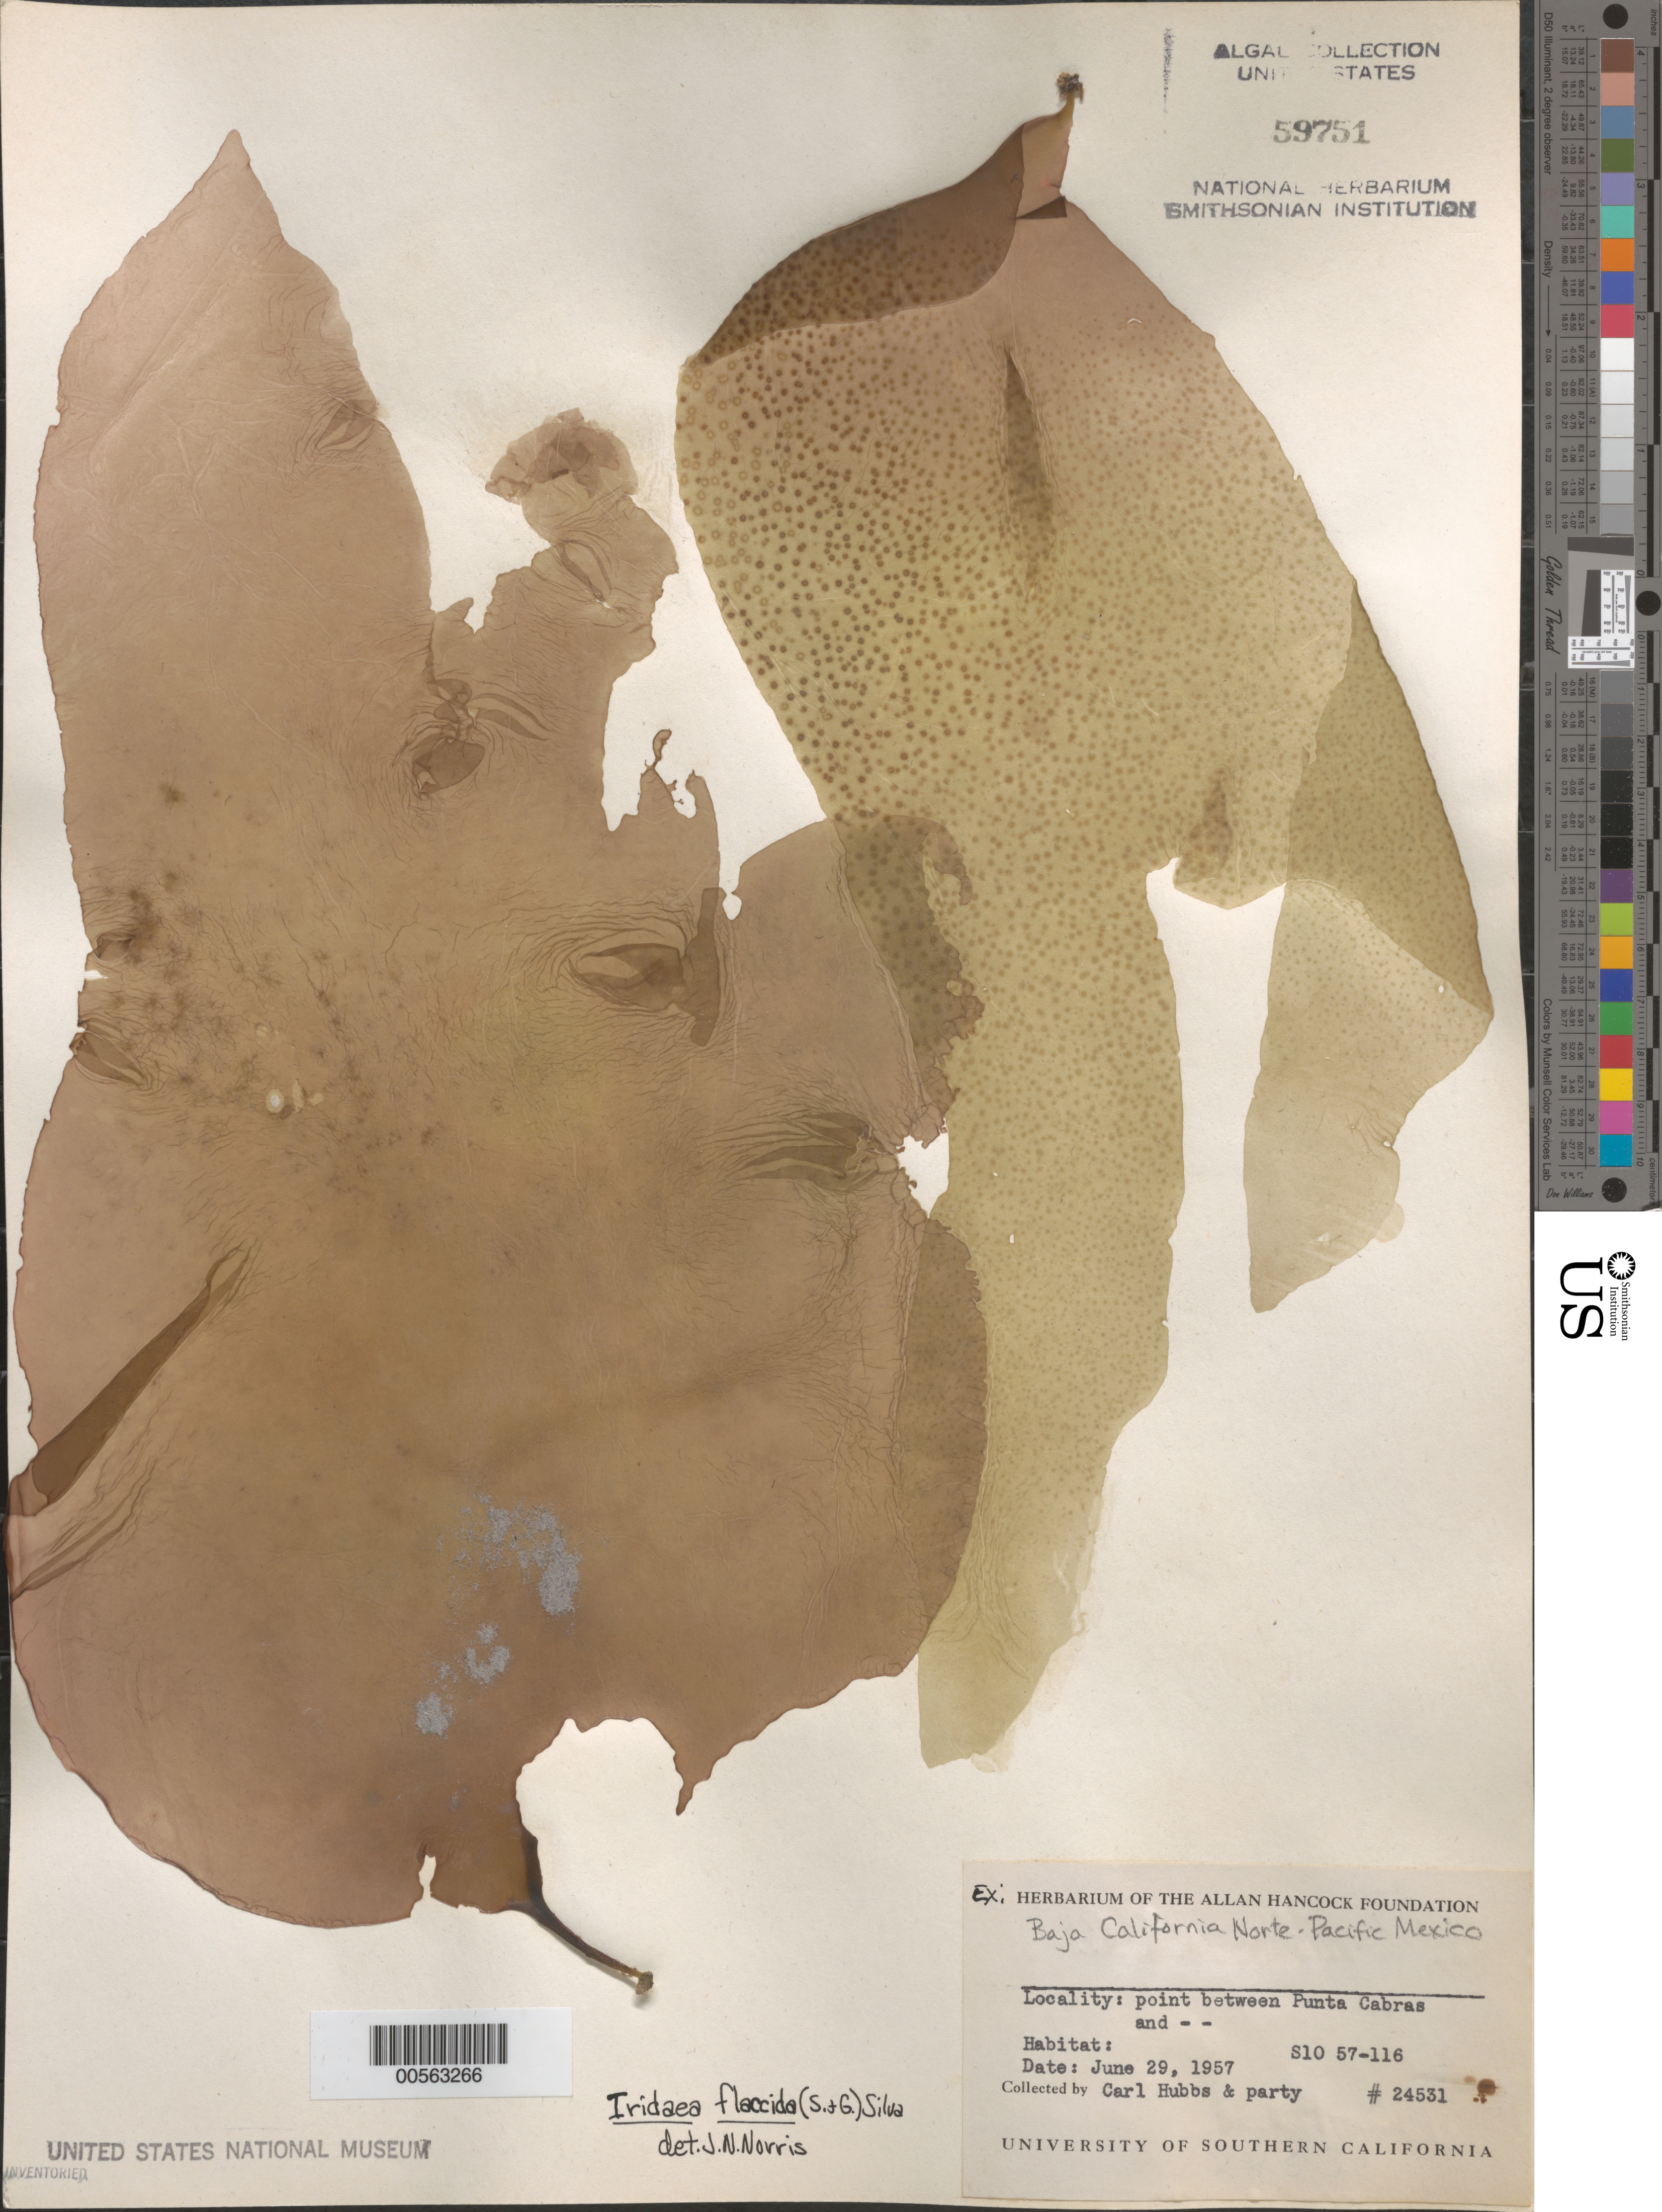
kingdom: Plantae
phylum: Rhodophyta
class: Florideophyceae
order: Gigartinales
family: Gigartinaceae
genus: Mazzaella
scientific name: Mazzaella flaccida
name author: (Setchell & N.L. Gardner) Fredericq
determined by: Algae name updating Project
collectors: C. Hubbs & et al.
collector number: EYD 24531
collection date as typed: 29 Jun 1957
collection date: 1957-06-29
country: Mexico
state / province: Baja California Norte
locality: Near Punta Cabras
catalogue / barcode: US 59751